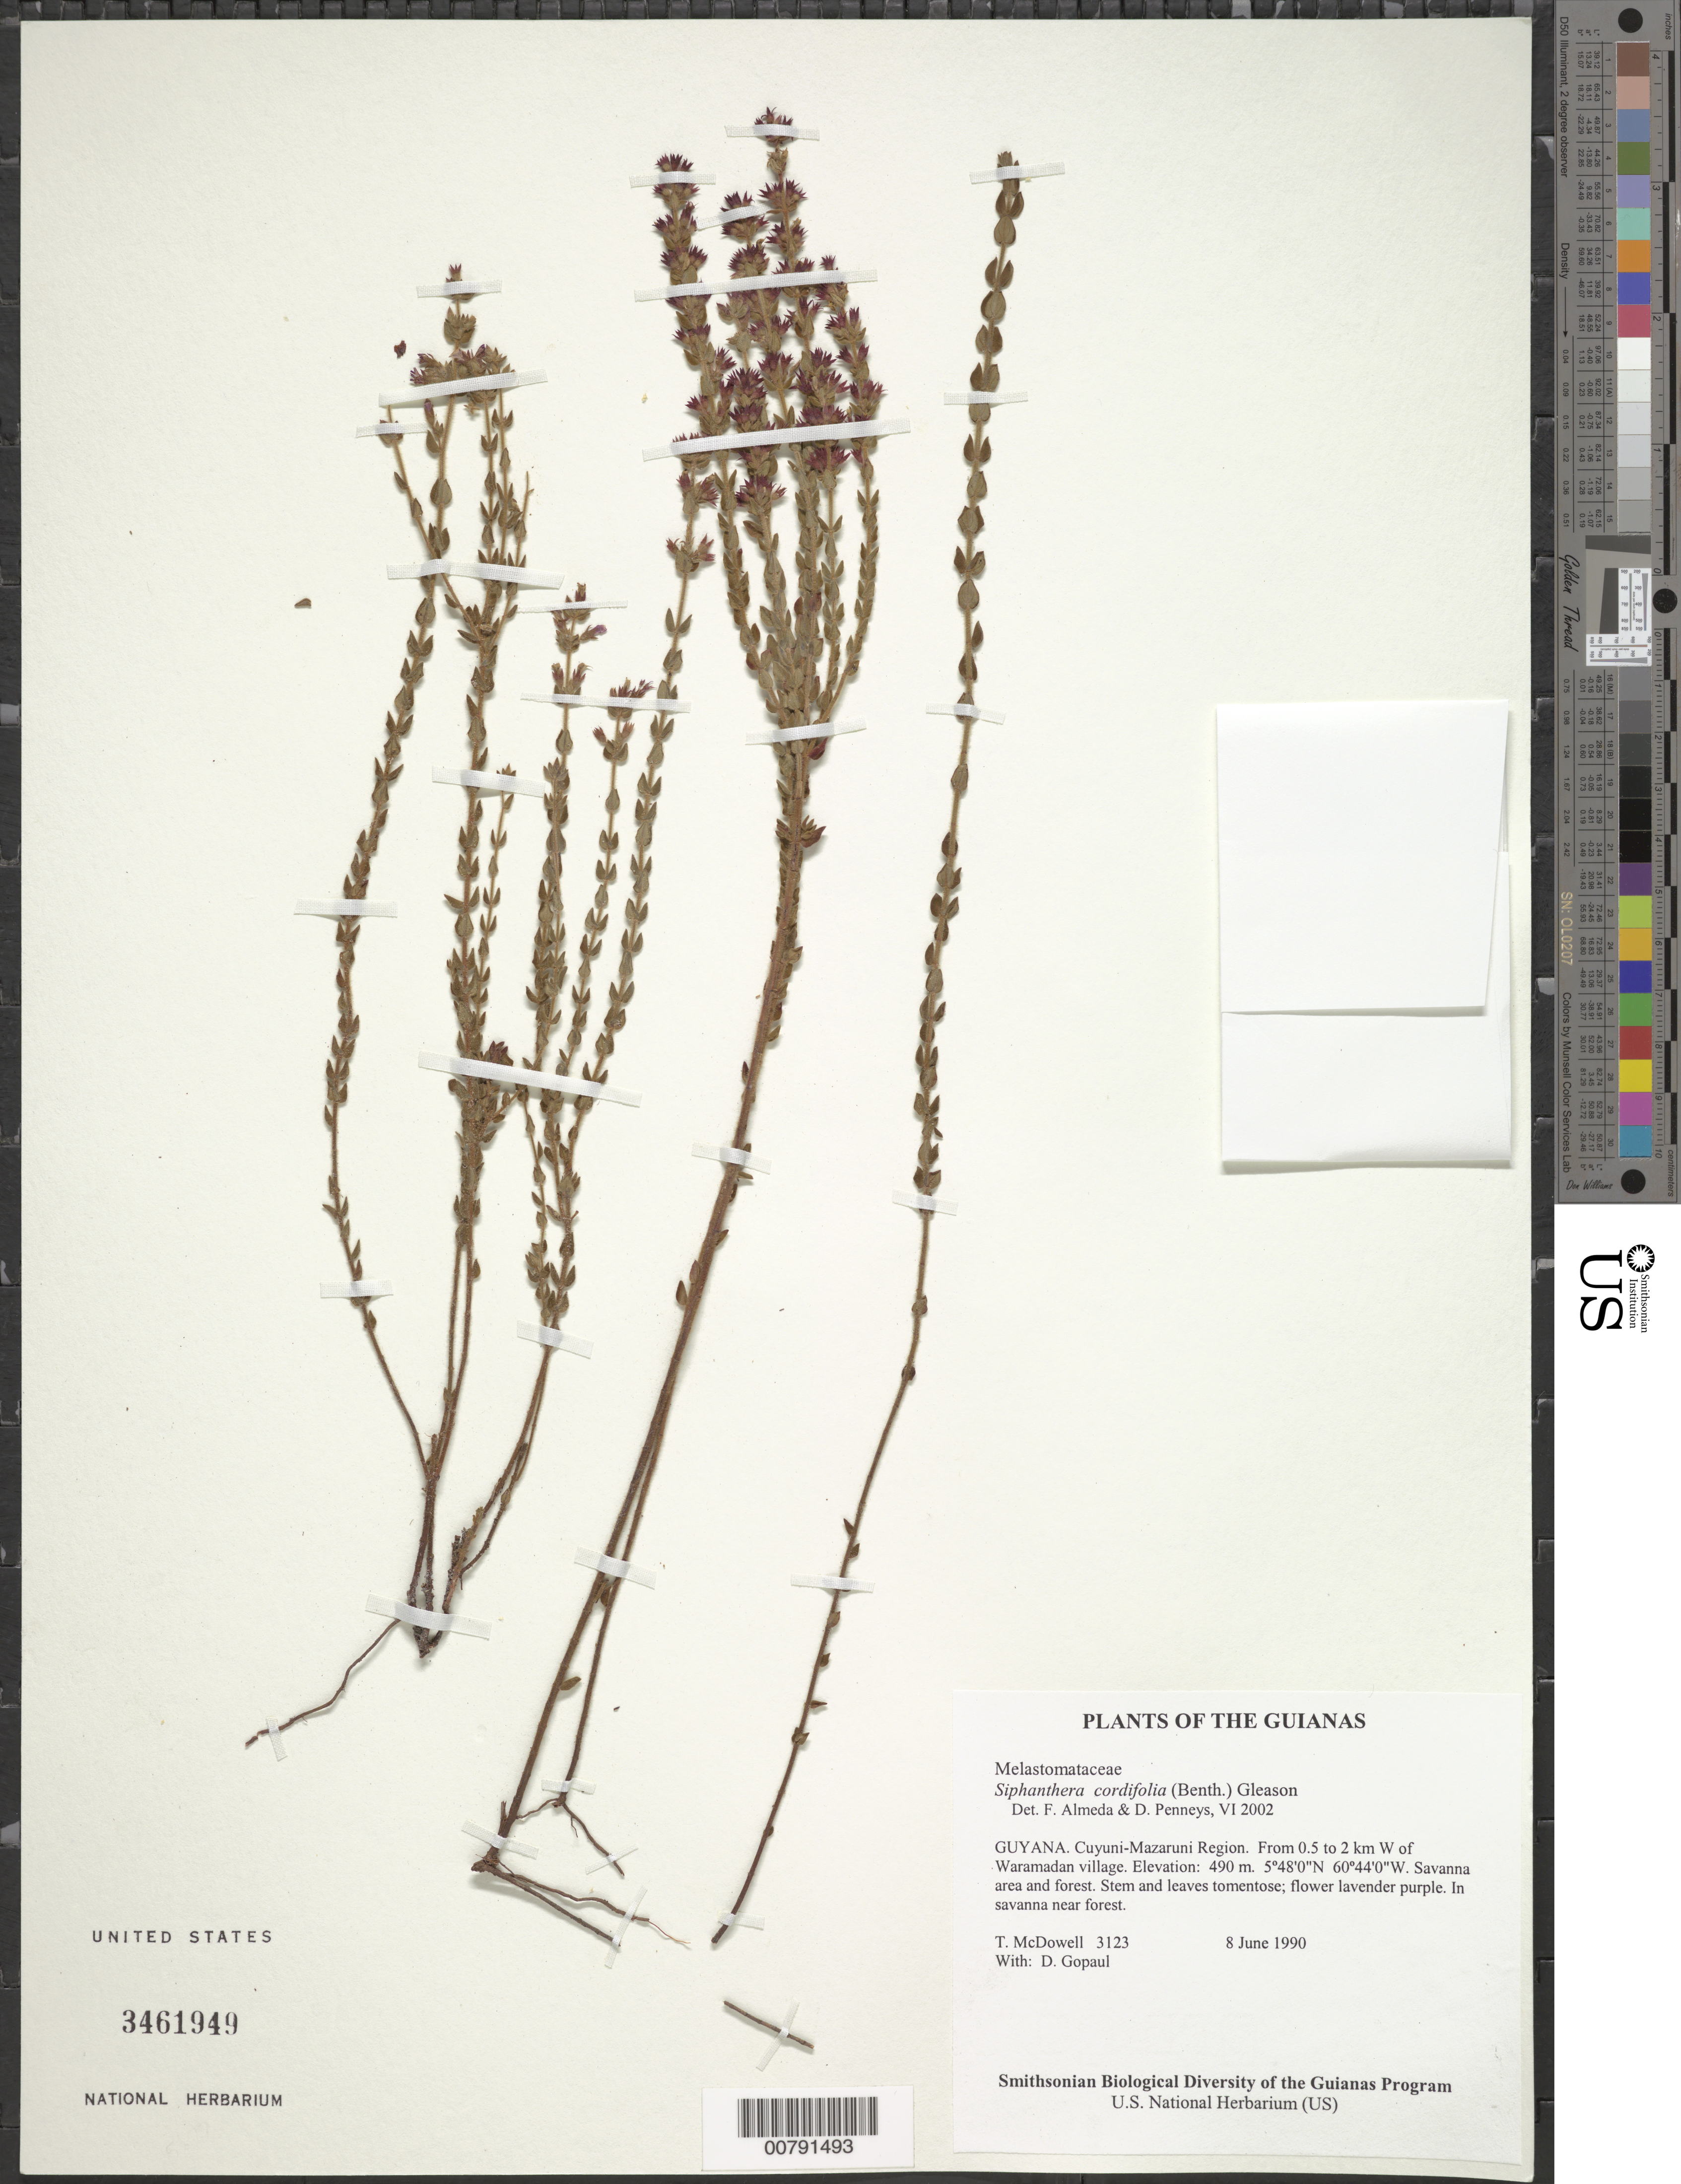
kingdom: Plantae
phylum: Tracheophyta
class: Magnoliopsida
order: Myrtales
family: Melastomataceae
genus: Siphanthera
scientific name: Siphanthera cordifolia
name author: (Benth.) Gleason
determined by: Almeda, F.; Penneys, D. S.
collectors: T. McDowell & D. Gopaul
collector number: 3123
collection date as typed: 8 June 1990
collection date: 1990-06-08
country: Guyana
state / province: Cuyuni-Mazaruni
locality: From 0.5 to 2 km W of Waramadan village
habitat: Savanna area and forest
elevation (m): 490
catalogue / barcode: US 3461949